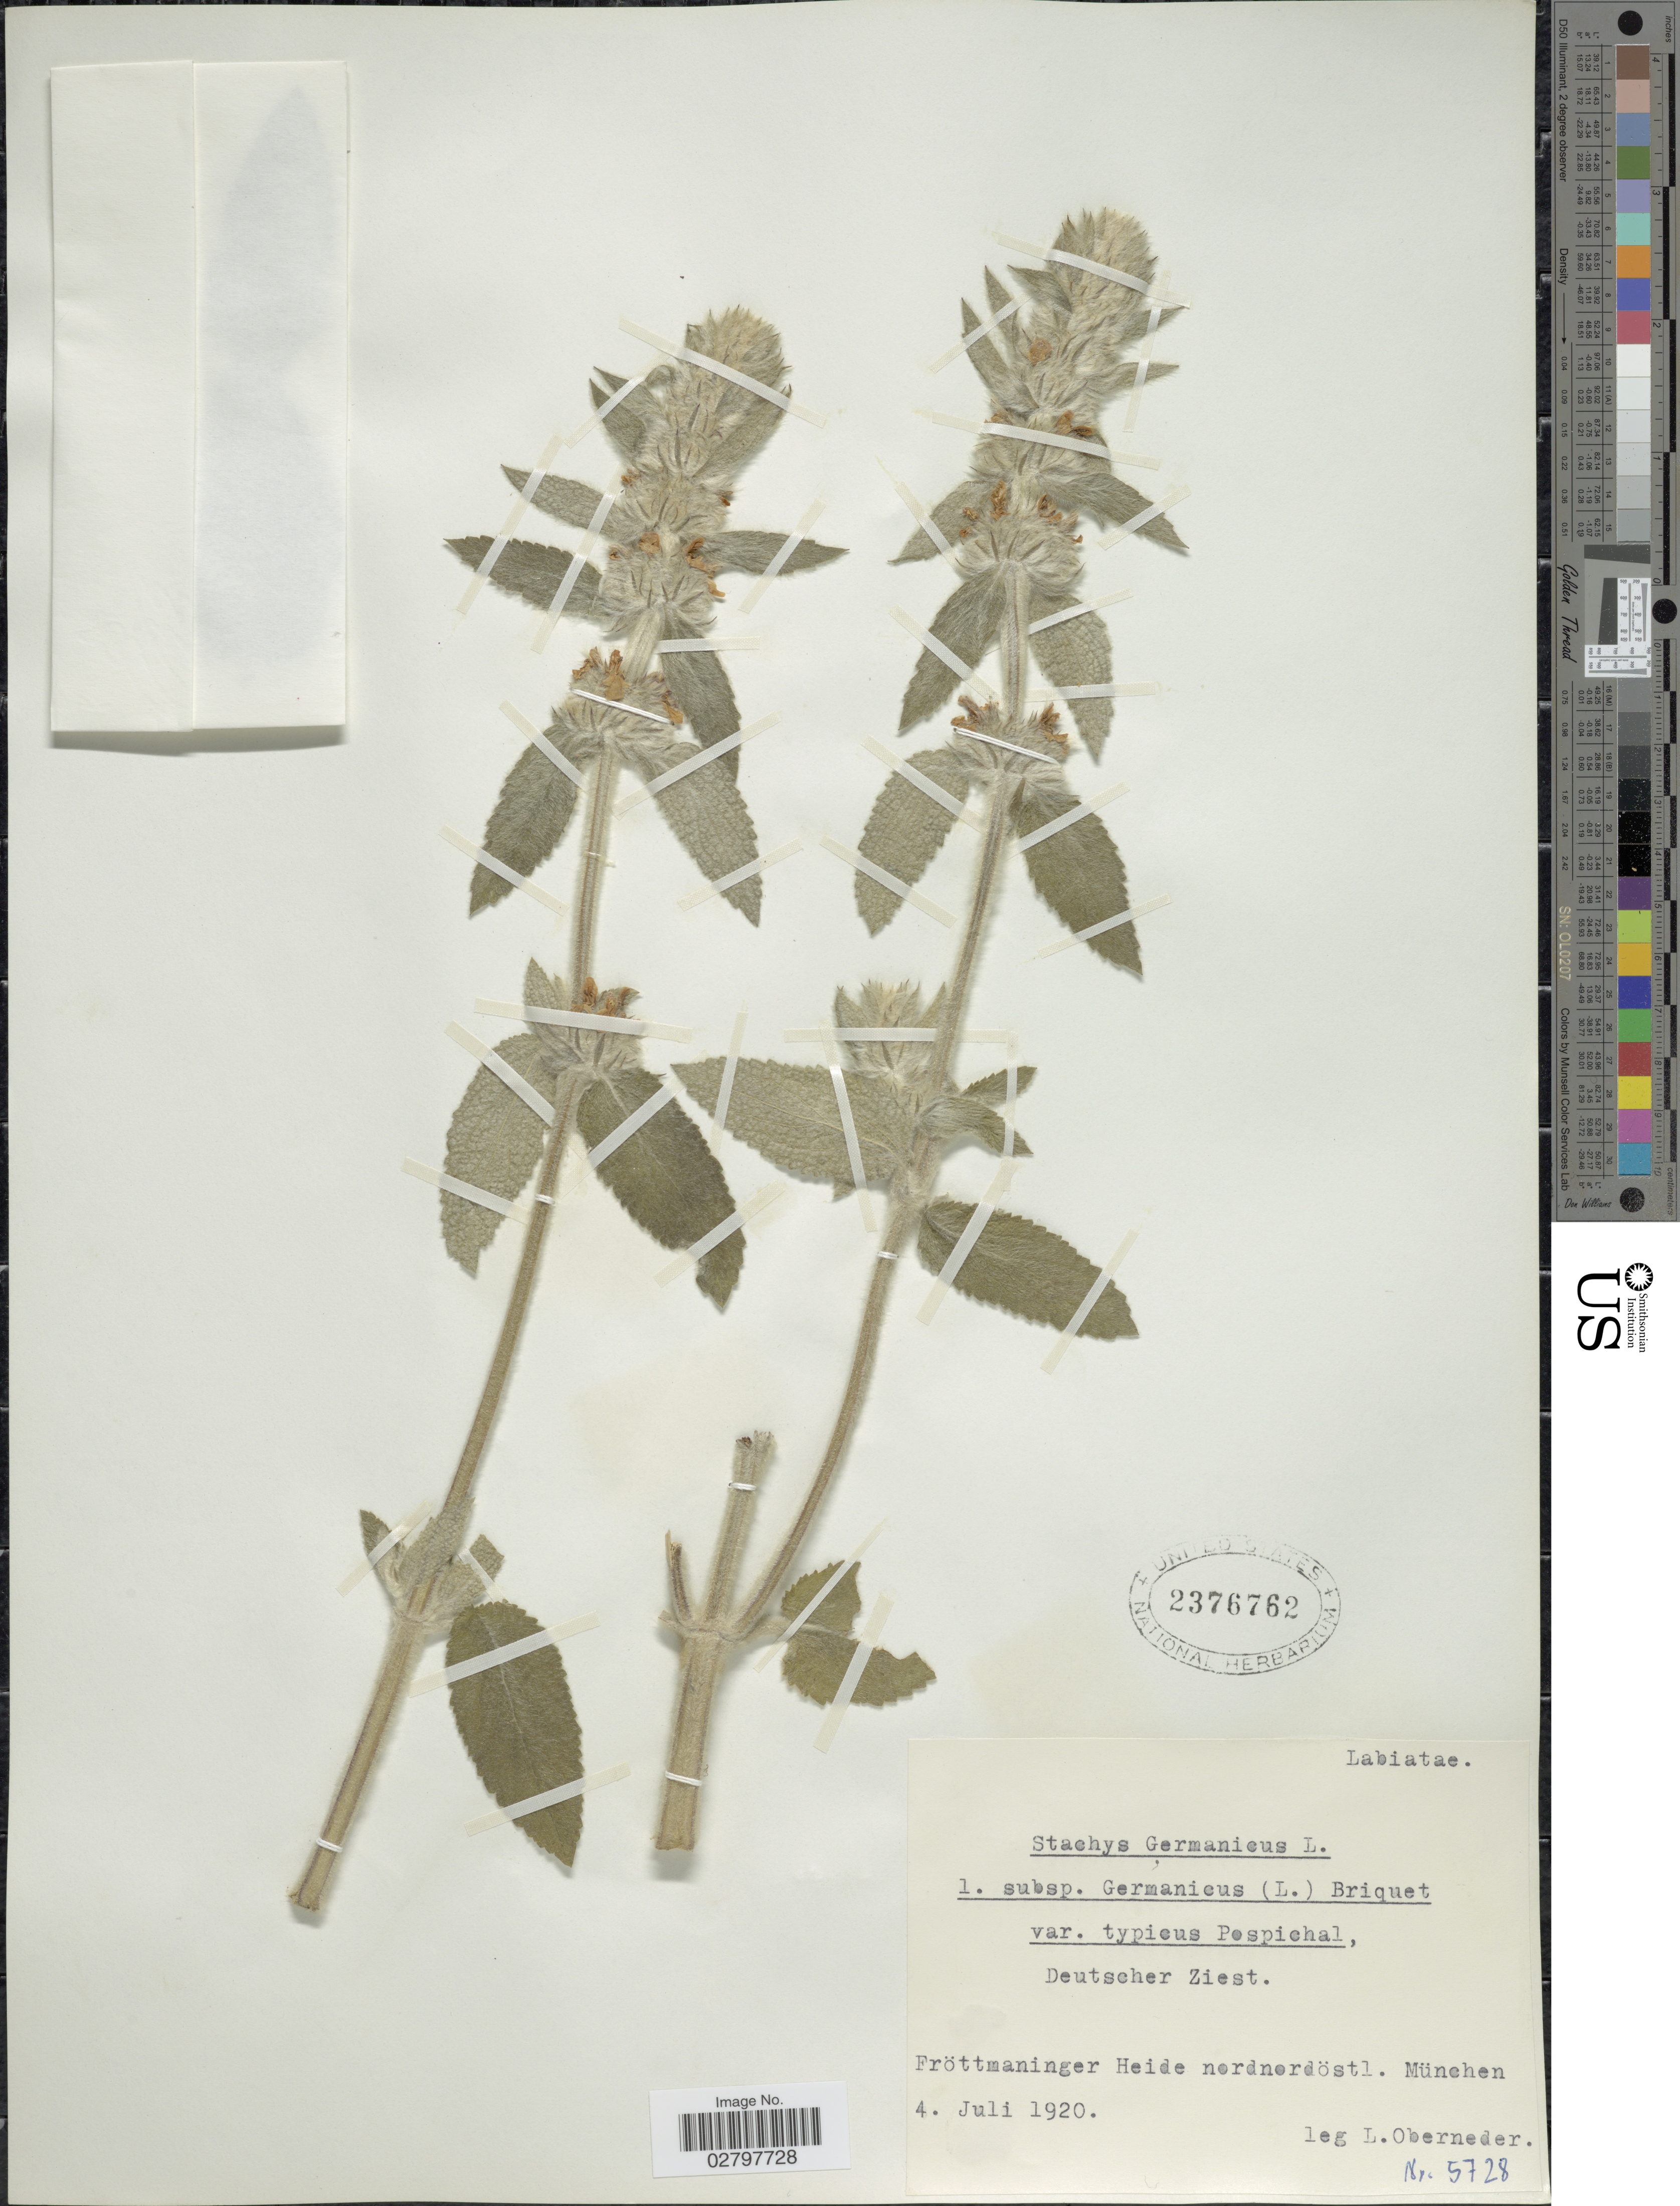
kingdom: Plantae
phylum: Tracheophyta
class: Magnoliopsida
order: Lamiales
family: Lamiaceae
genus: Stachys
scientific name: Stachys germanica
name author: L.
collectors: L. Oberneder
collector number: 5728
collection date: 1920-07-04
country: Germany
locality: Fröttmaninger Heide nordnordöstl. München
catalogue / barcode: US 2376762